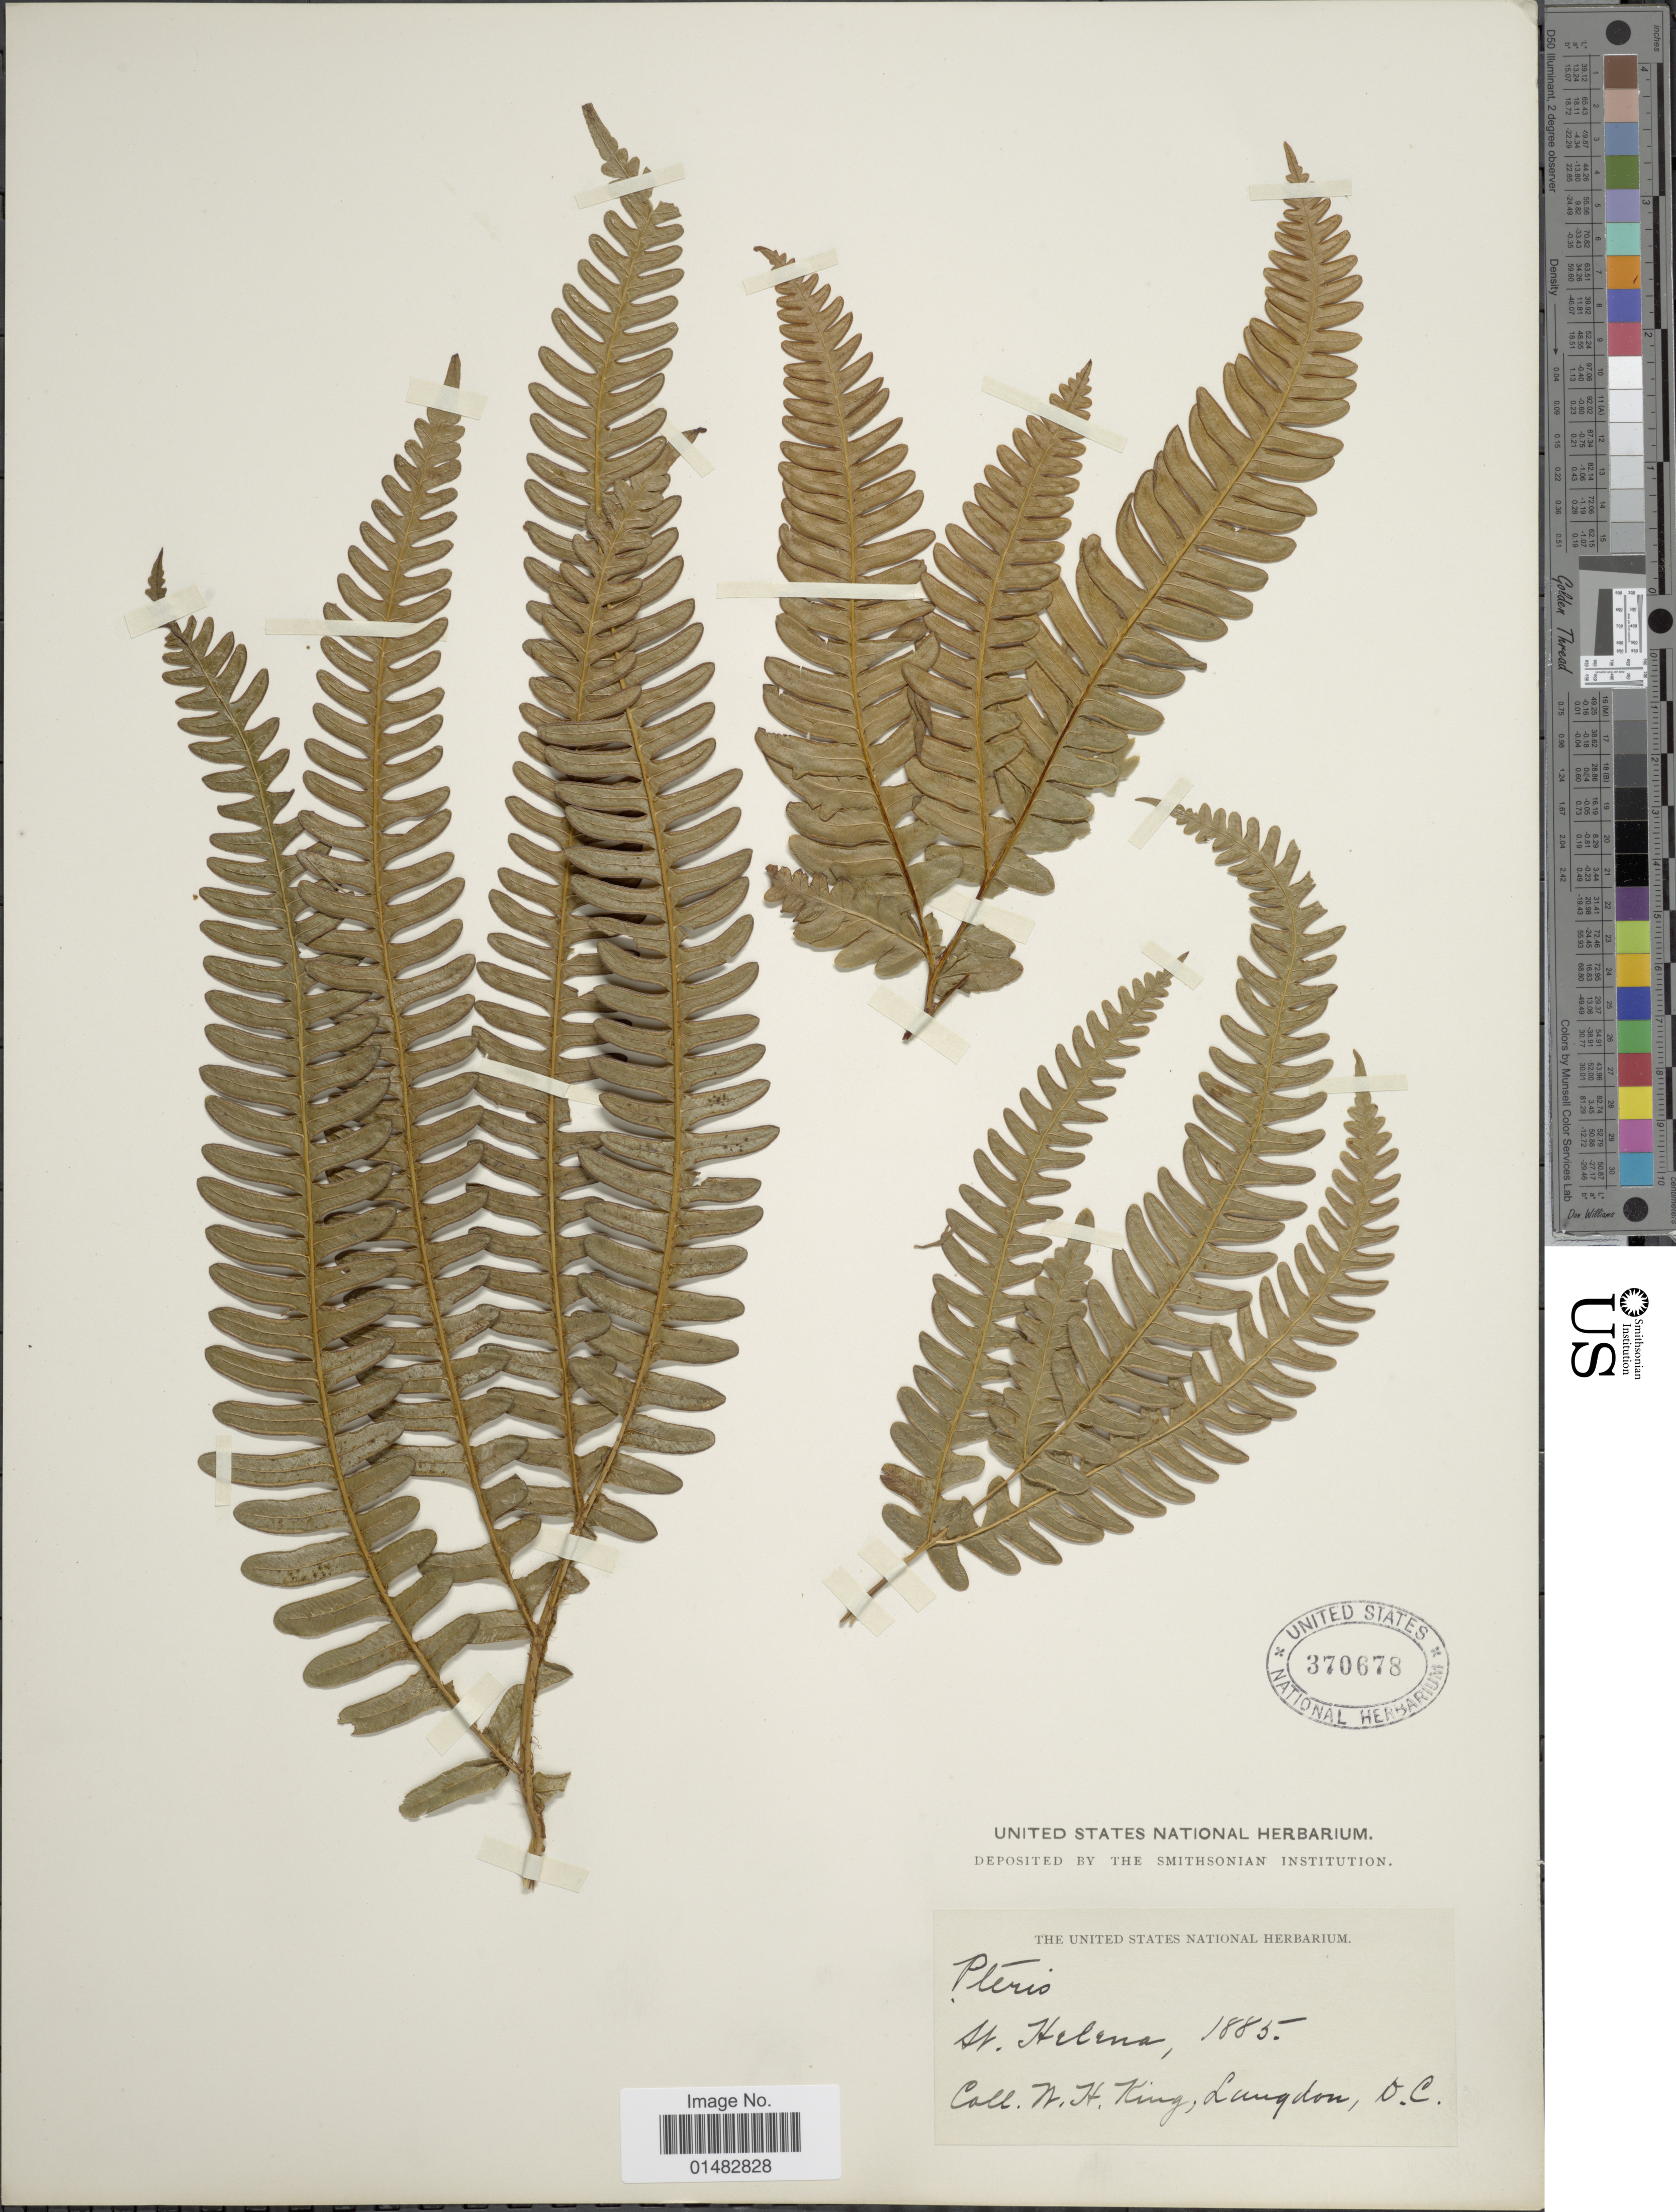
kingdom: Plantae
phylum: Tracheophyta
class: Polypodiopsida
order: Polypodiales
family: Pteridaceae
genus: Pteris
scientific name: Pteris paleacea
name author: Roxb.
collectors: W. H. King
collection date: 1885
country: St. Helena Islands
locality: St. Helena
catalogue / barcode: US 370678